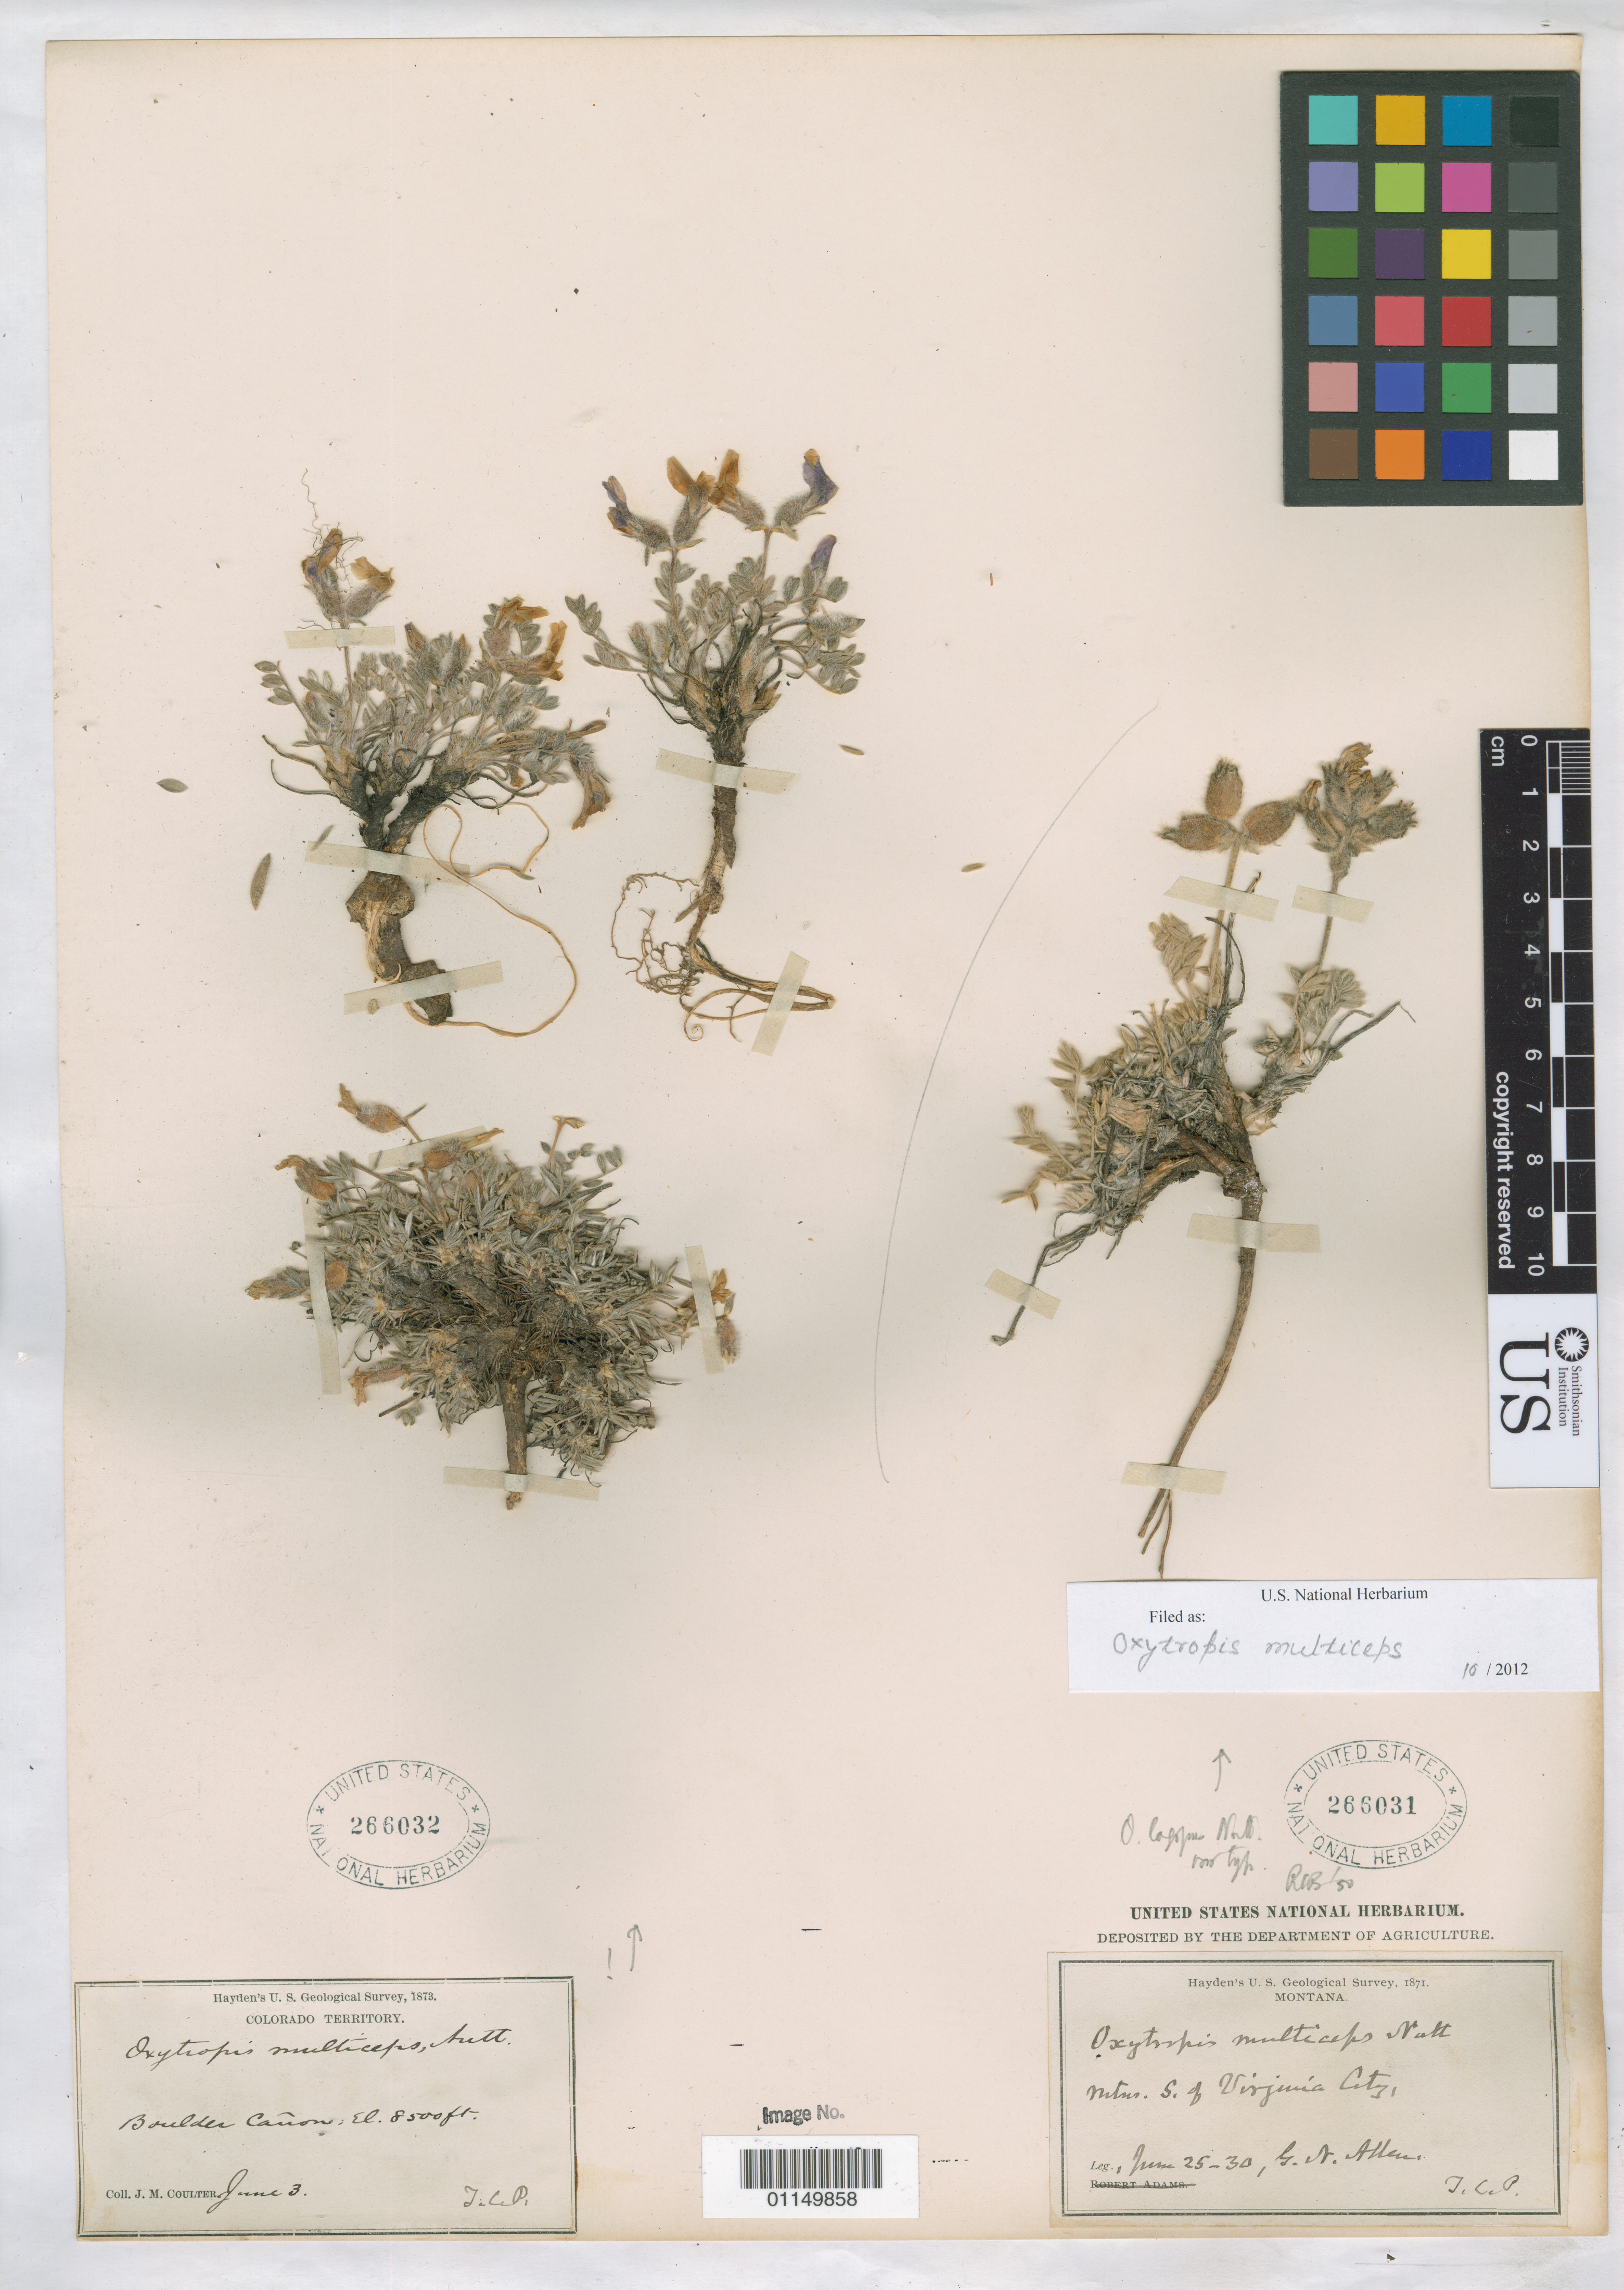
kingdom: Plantae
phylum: Tracheophyta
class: Magnoliopsida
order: Fabales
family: Fabaceae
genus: Oxytropis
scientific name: Oxytropis muticeps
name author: Nutt.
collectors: G. Allen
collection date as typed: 25 Jun 1871 to 30 Jun 1871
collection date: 1871-06-25/1871-06-30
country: United States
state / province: Montana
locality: Mts. South of Virginia City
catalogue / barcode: US 266031